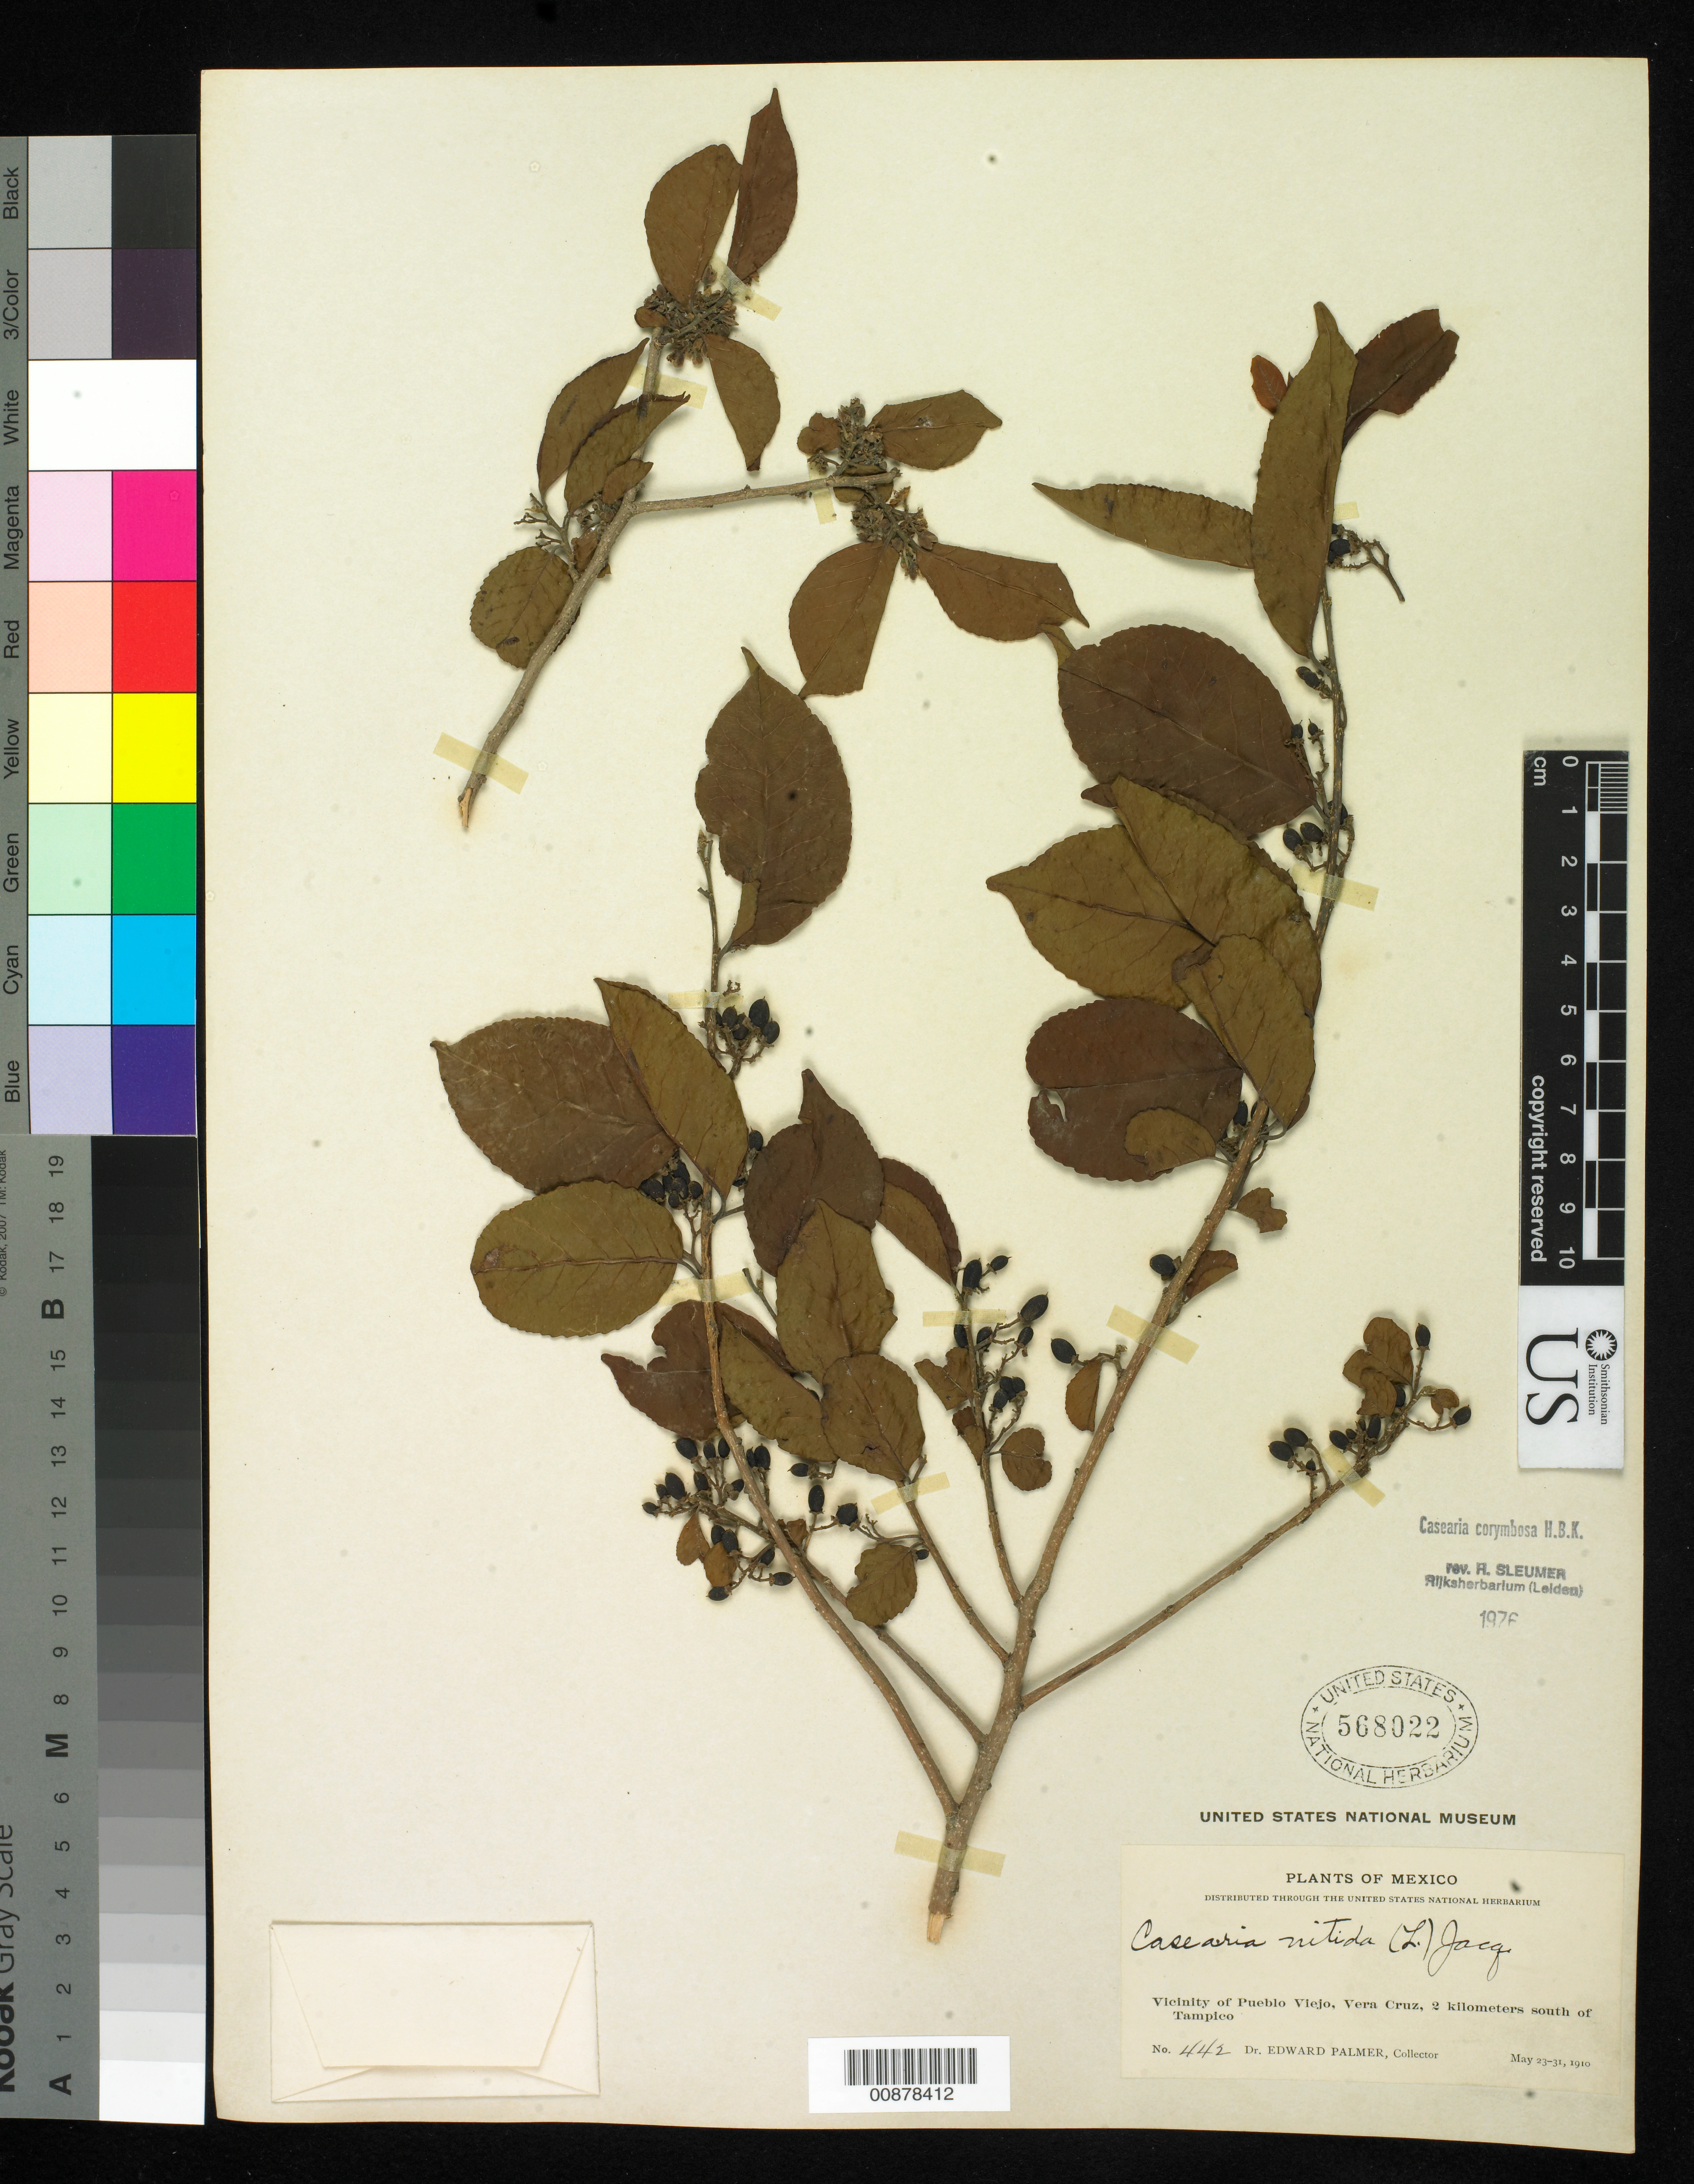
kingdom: Plantae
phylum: Tracheophyta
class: Magnoliopsida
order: Malpighiales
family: Salicaceae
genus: Casearia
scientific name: Casearia corymbosa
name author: Kunth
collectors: E. Palmer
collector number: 442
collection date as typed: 23 May 1910 to 31 May 1910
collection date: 1910-05-23/1910-05-31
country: Mexico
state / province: Veracruz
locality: Vicinity of Pueblo Viejo, Veracruz, 2 kilometers south of Tampico.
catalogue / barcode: US 568022